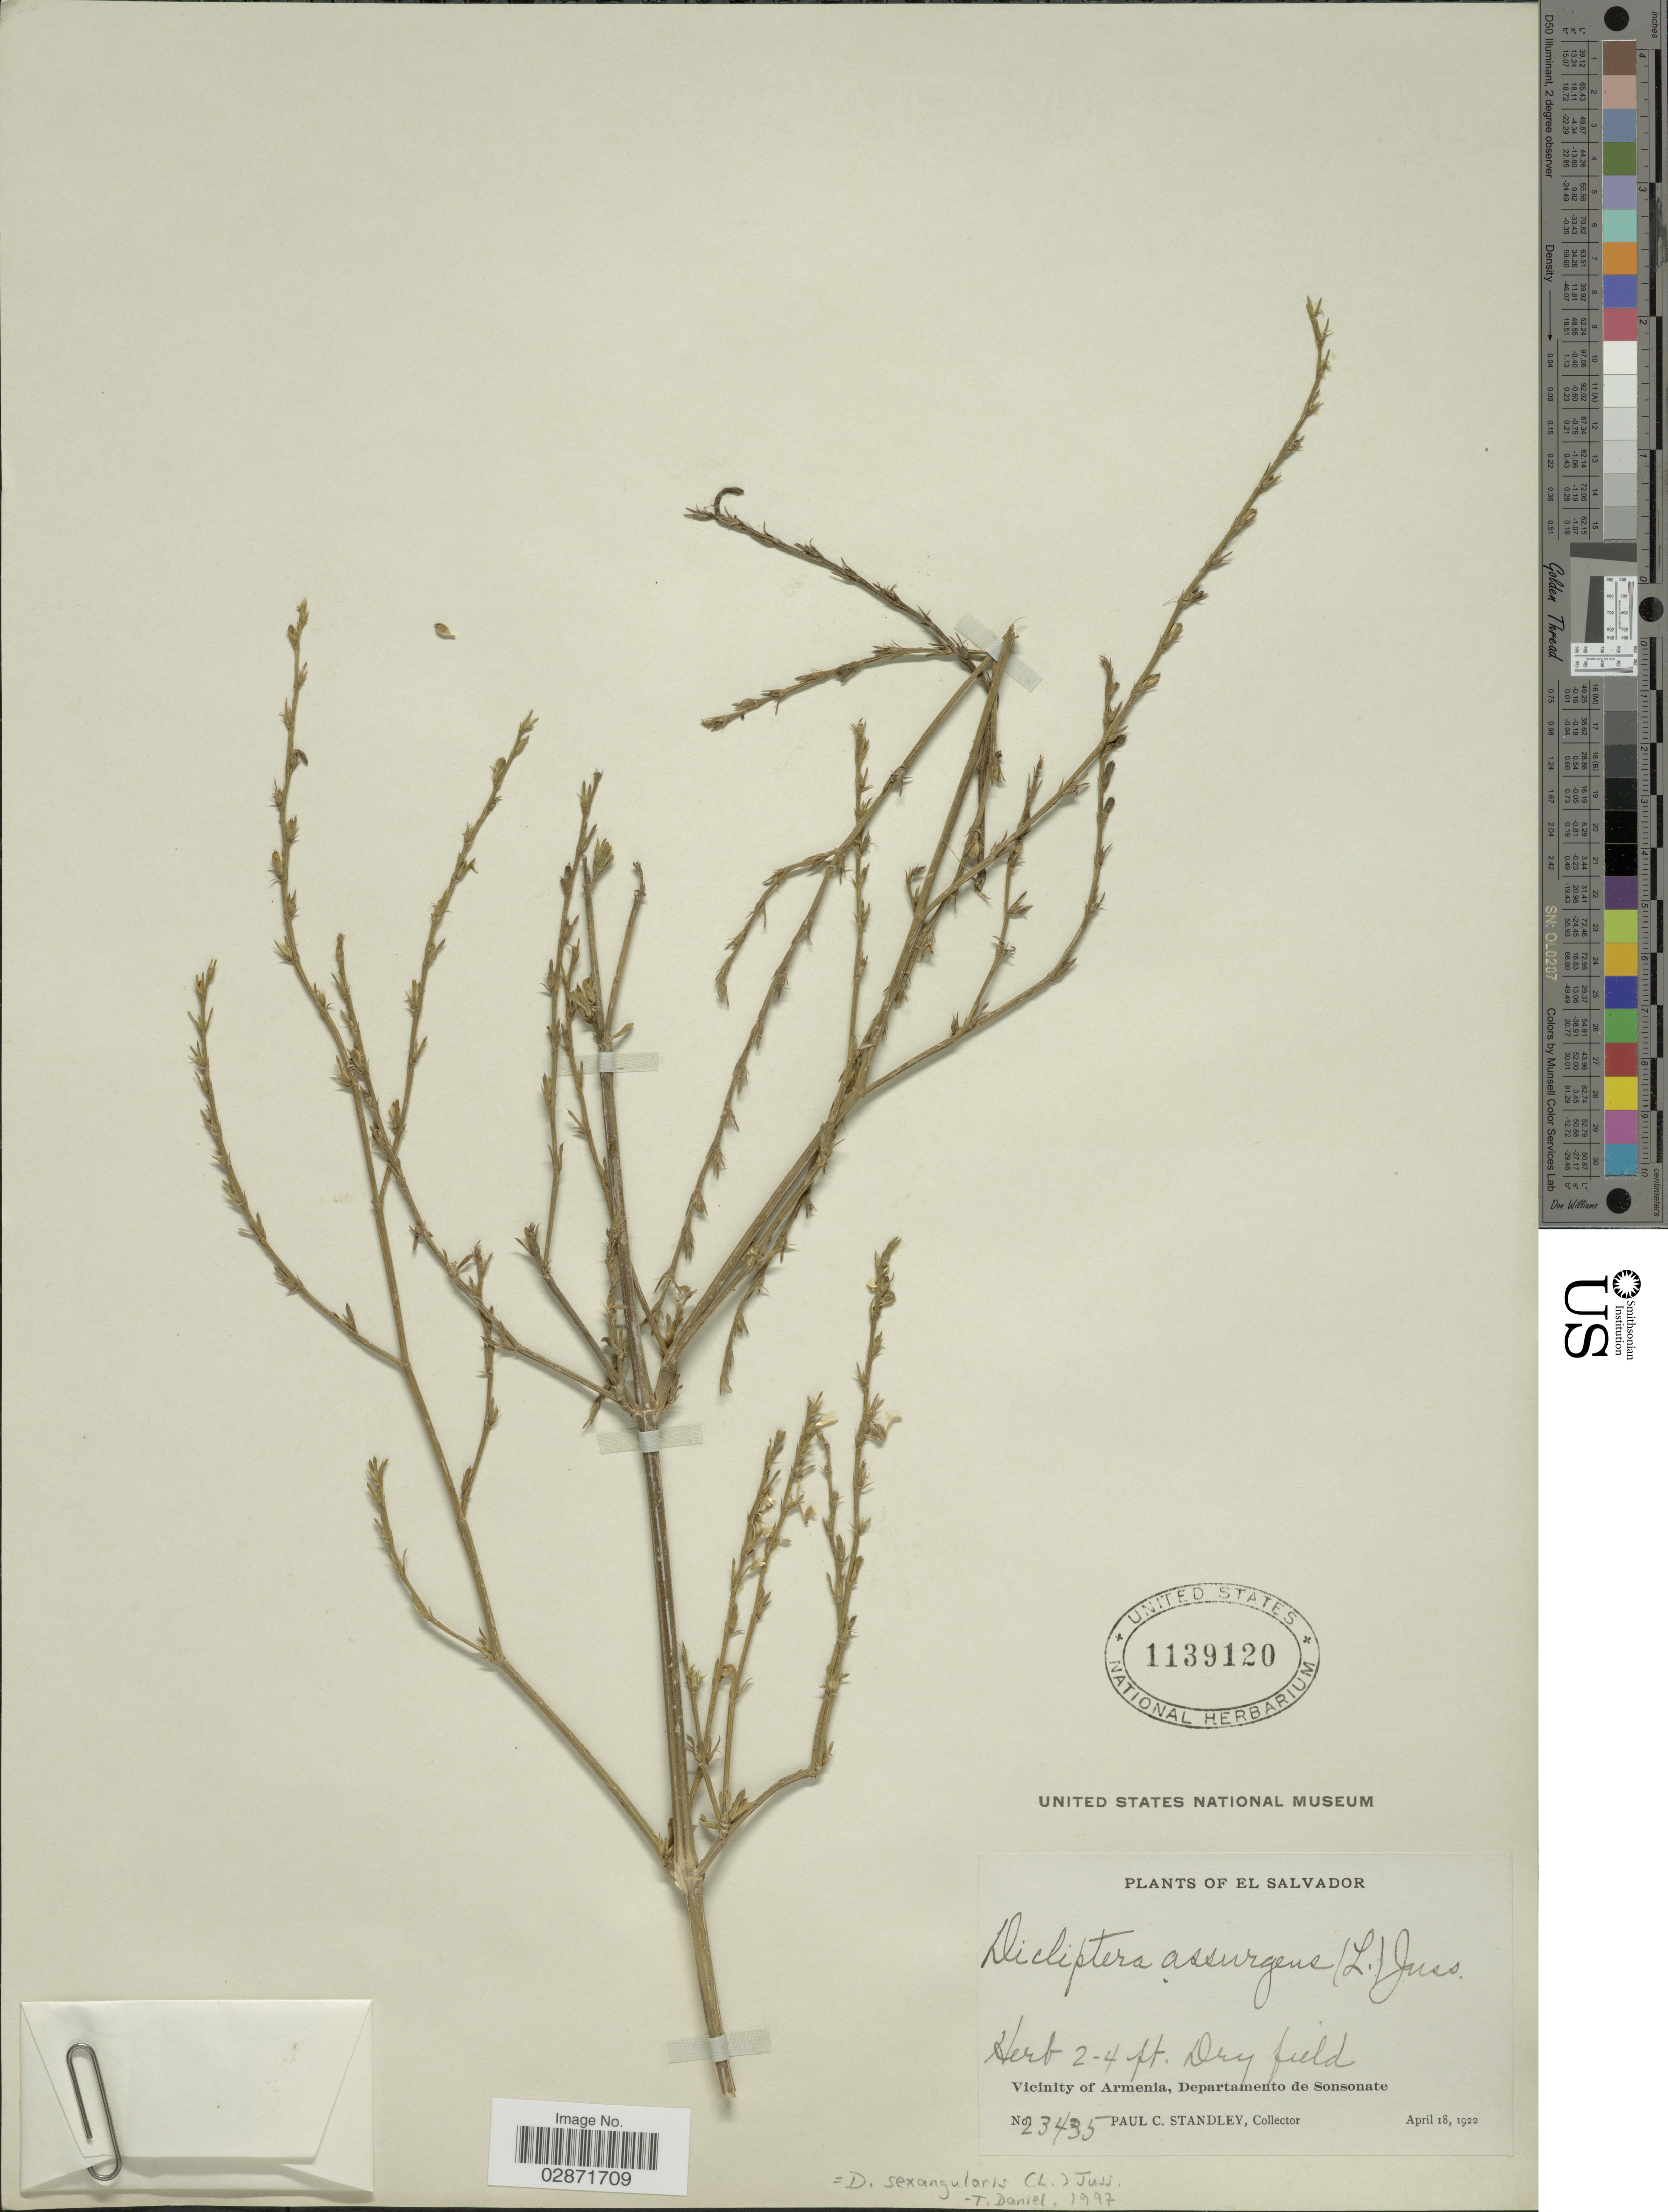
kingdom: Plantae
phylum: Tracheophyta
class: Magnoliopsida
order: Lamiales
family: Acanthaceae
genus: Dicliptera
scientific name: Dicliptera sexangularis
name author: (L.) Juss.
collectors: P. C. Standley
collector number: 23435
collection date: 1922-04-18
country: El Salvador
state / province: Sonsonate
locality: Vicinity of Armenia, Departamento de Sonsonate.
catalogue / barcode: US 1139120